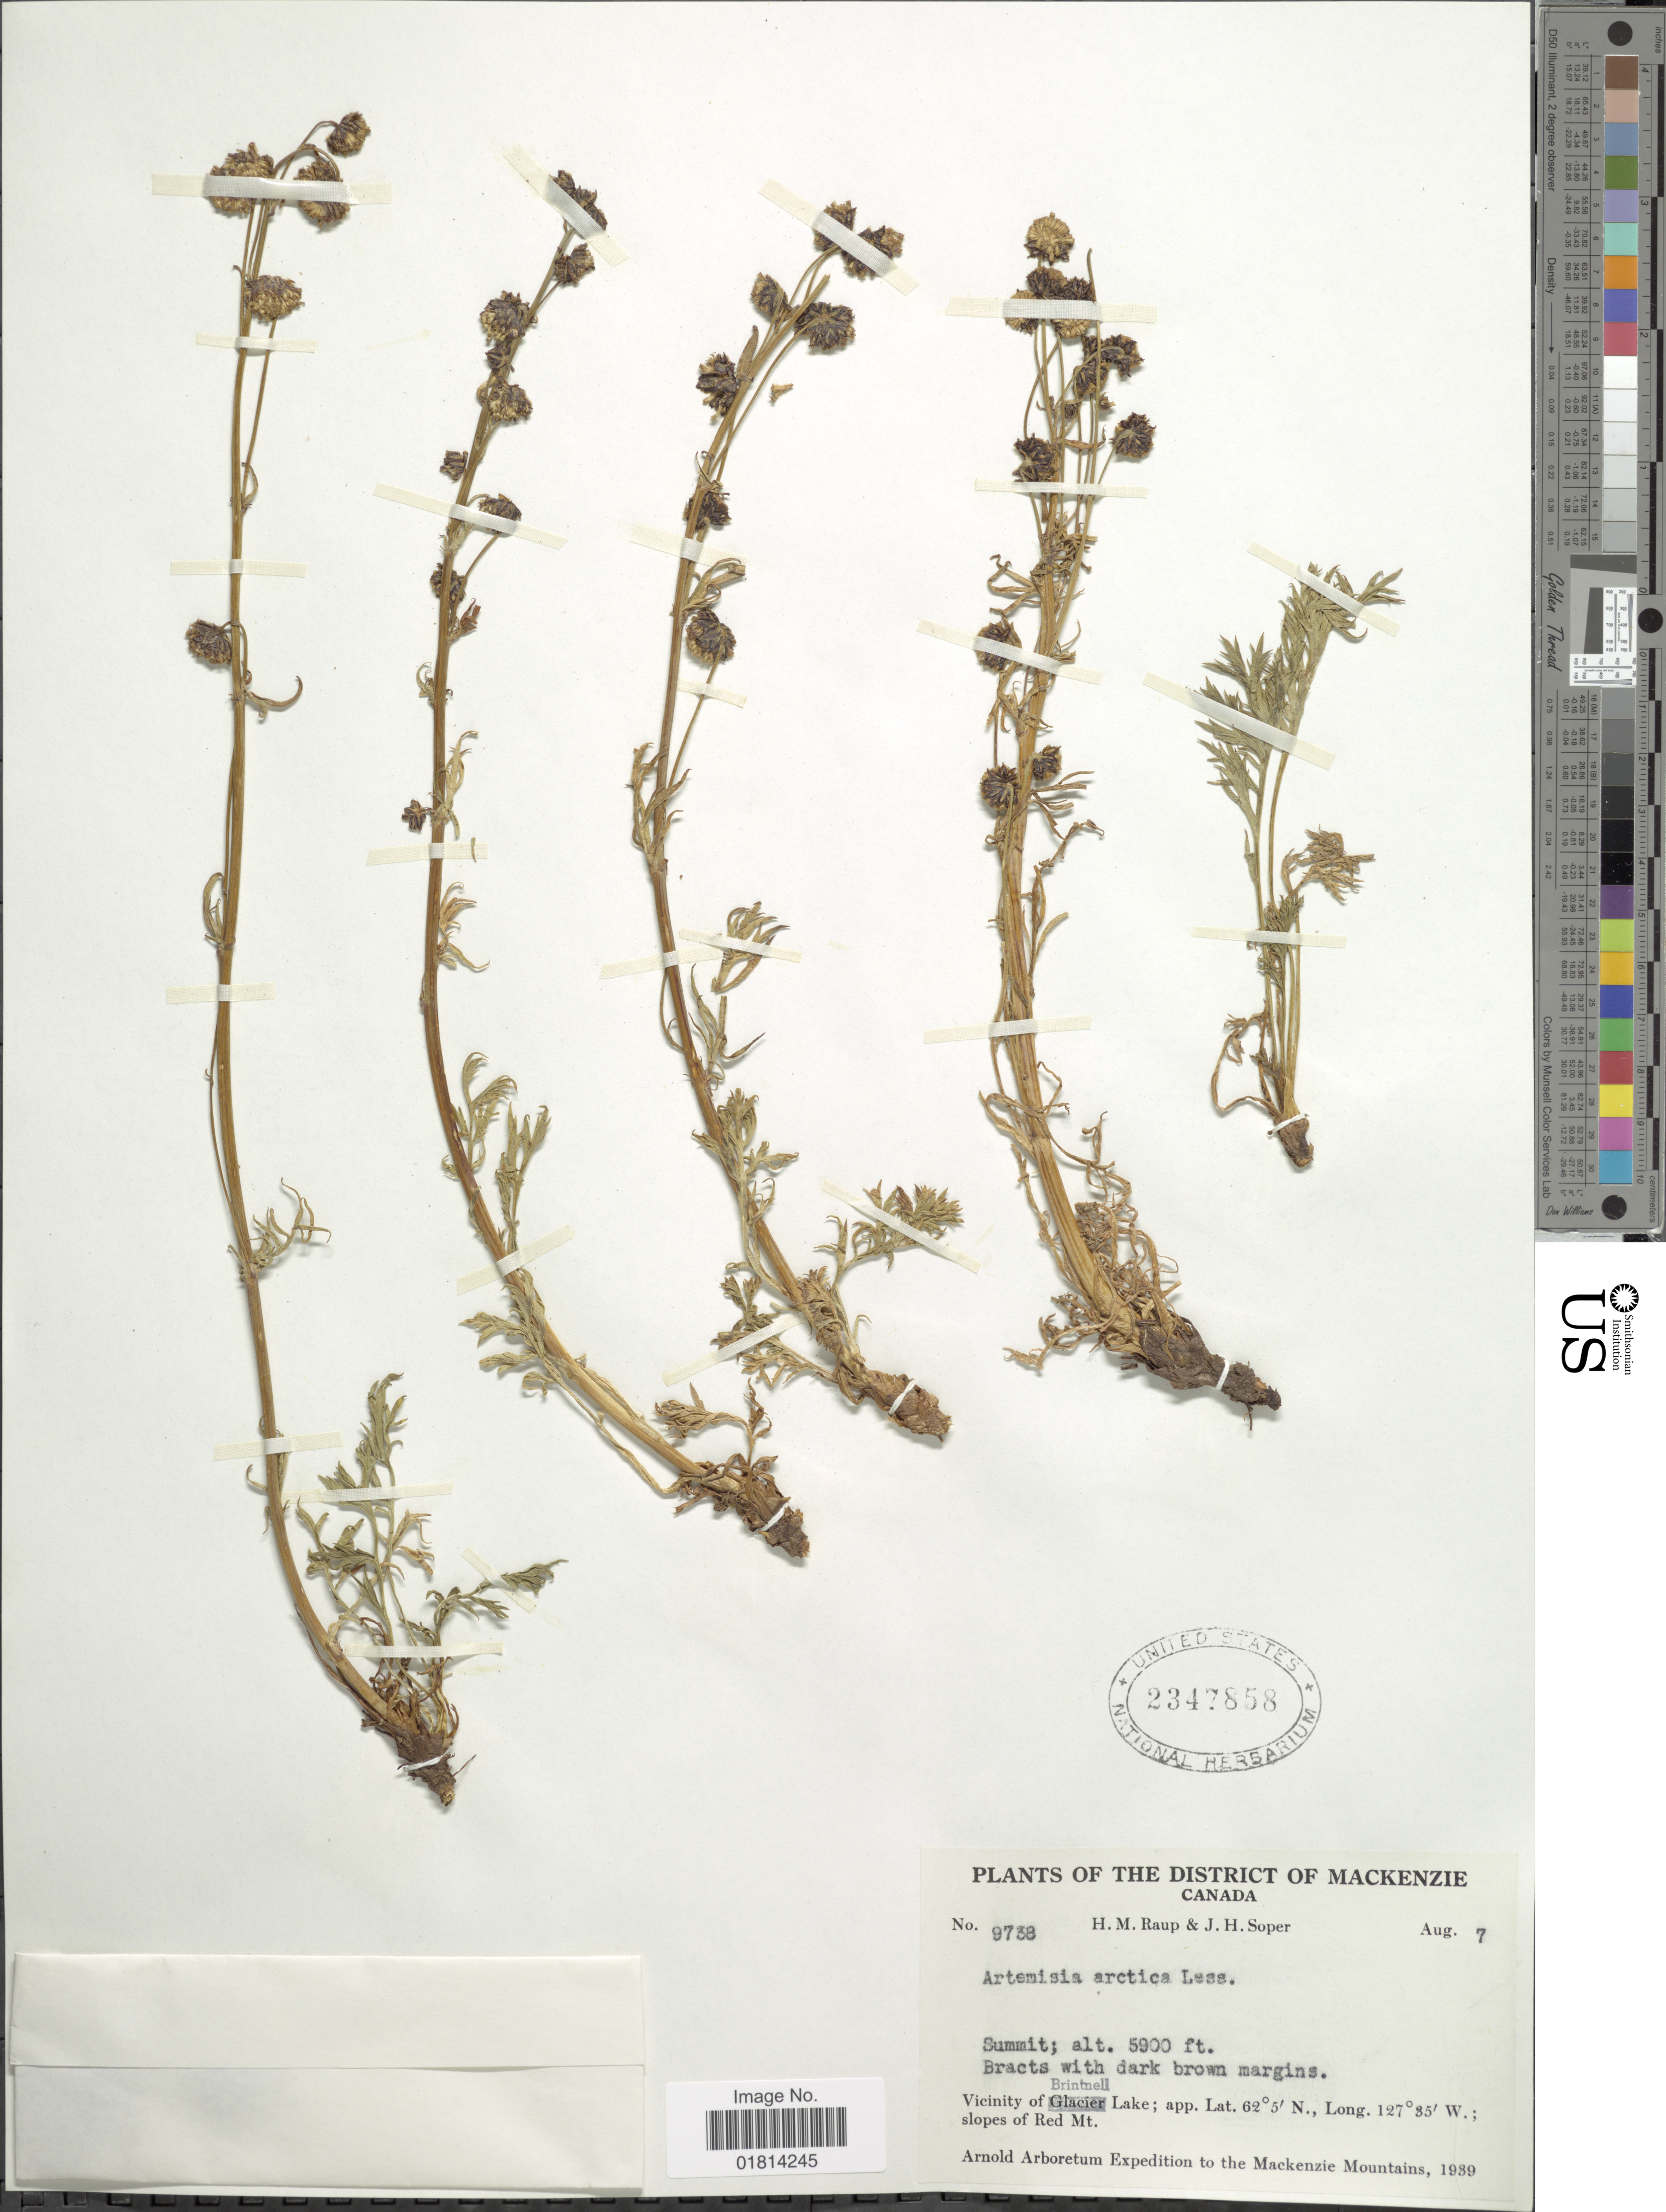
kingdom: Plantae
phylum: Tracheophyta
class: Magnoliopsida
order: Asterales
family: Asteraceae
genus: Artemisia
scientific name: Artemisia arctica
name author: Less.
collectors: H. Raup & J. H. Soper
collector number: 9738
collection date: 1939-08-07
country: Canada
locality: District of Mackenzie. Vicinity of Brintnell Lake; slopes of Red Mt.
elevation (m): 1798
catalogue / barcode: US 2347858